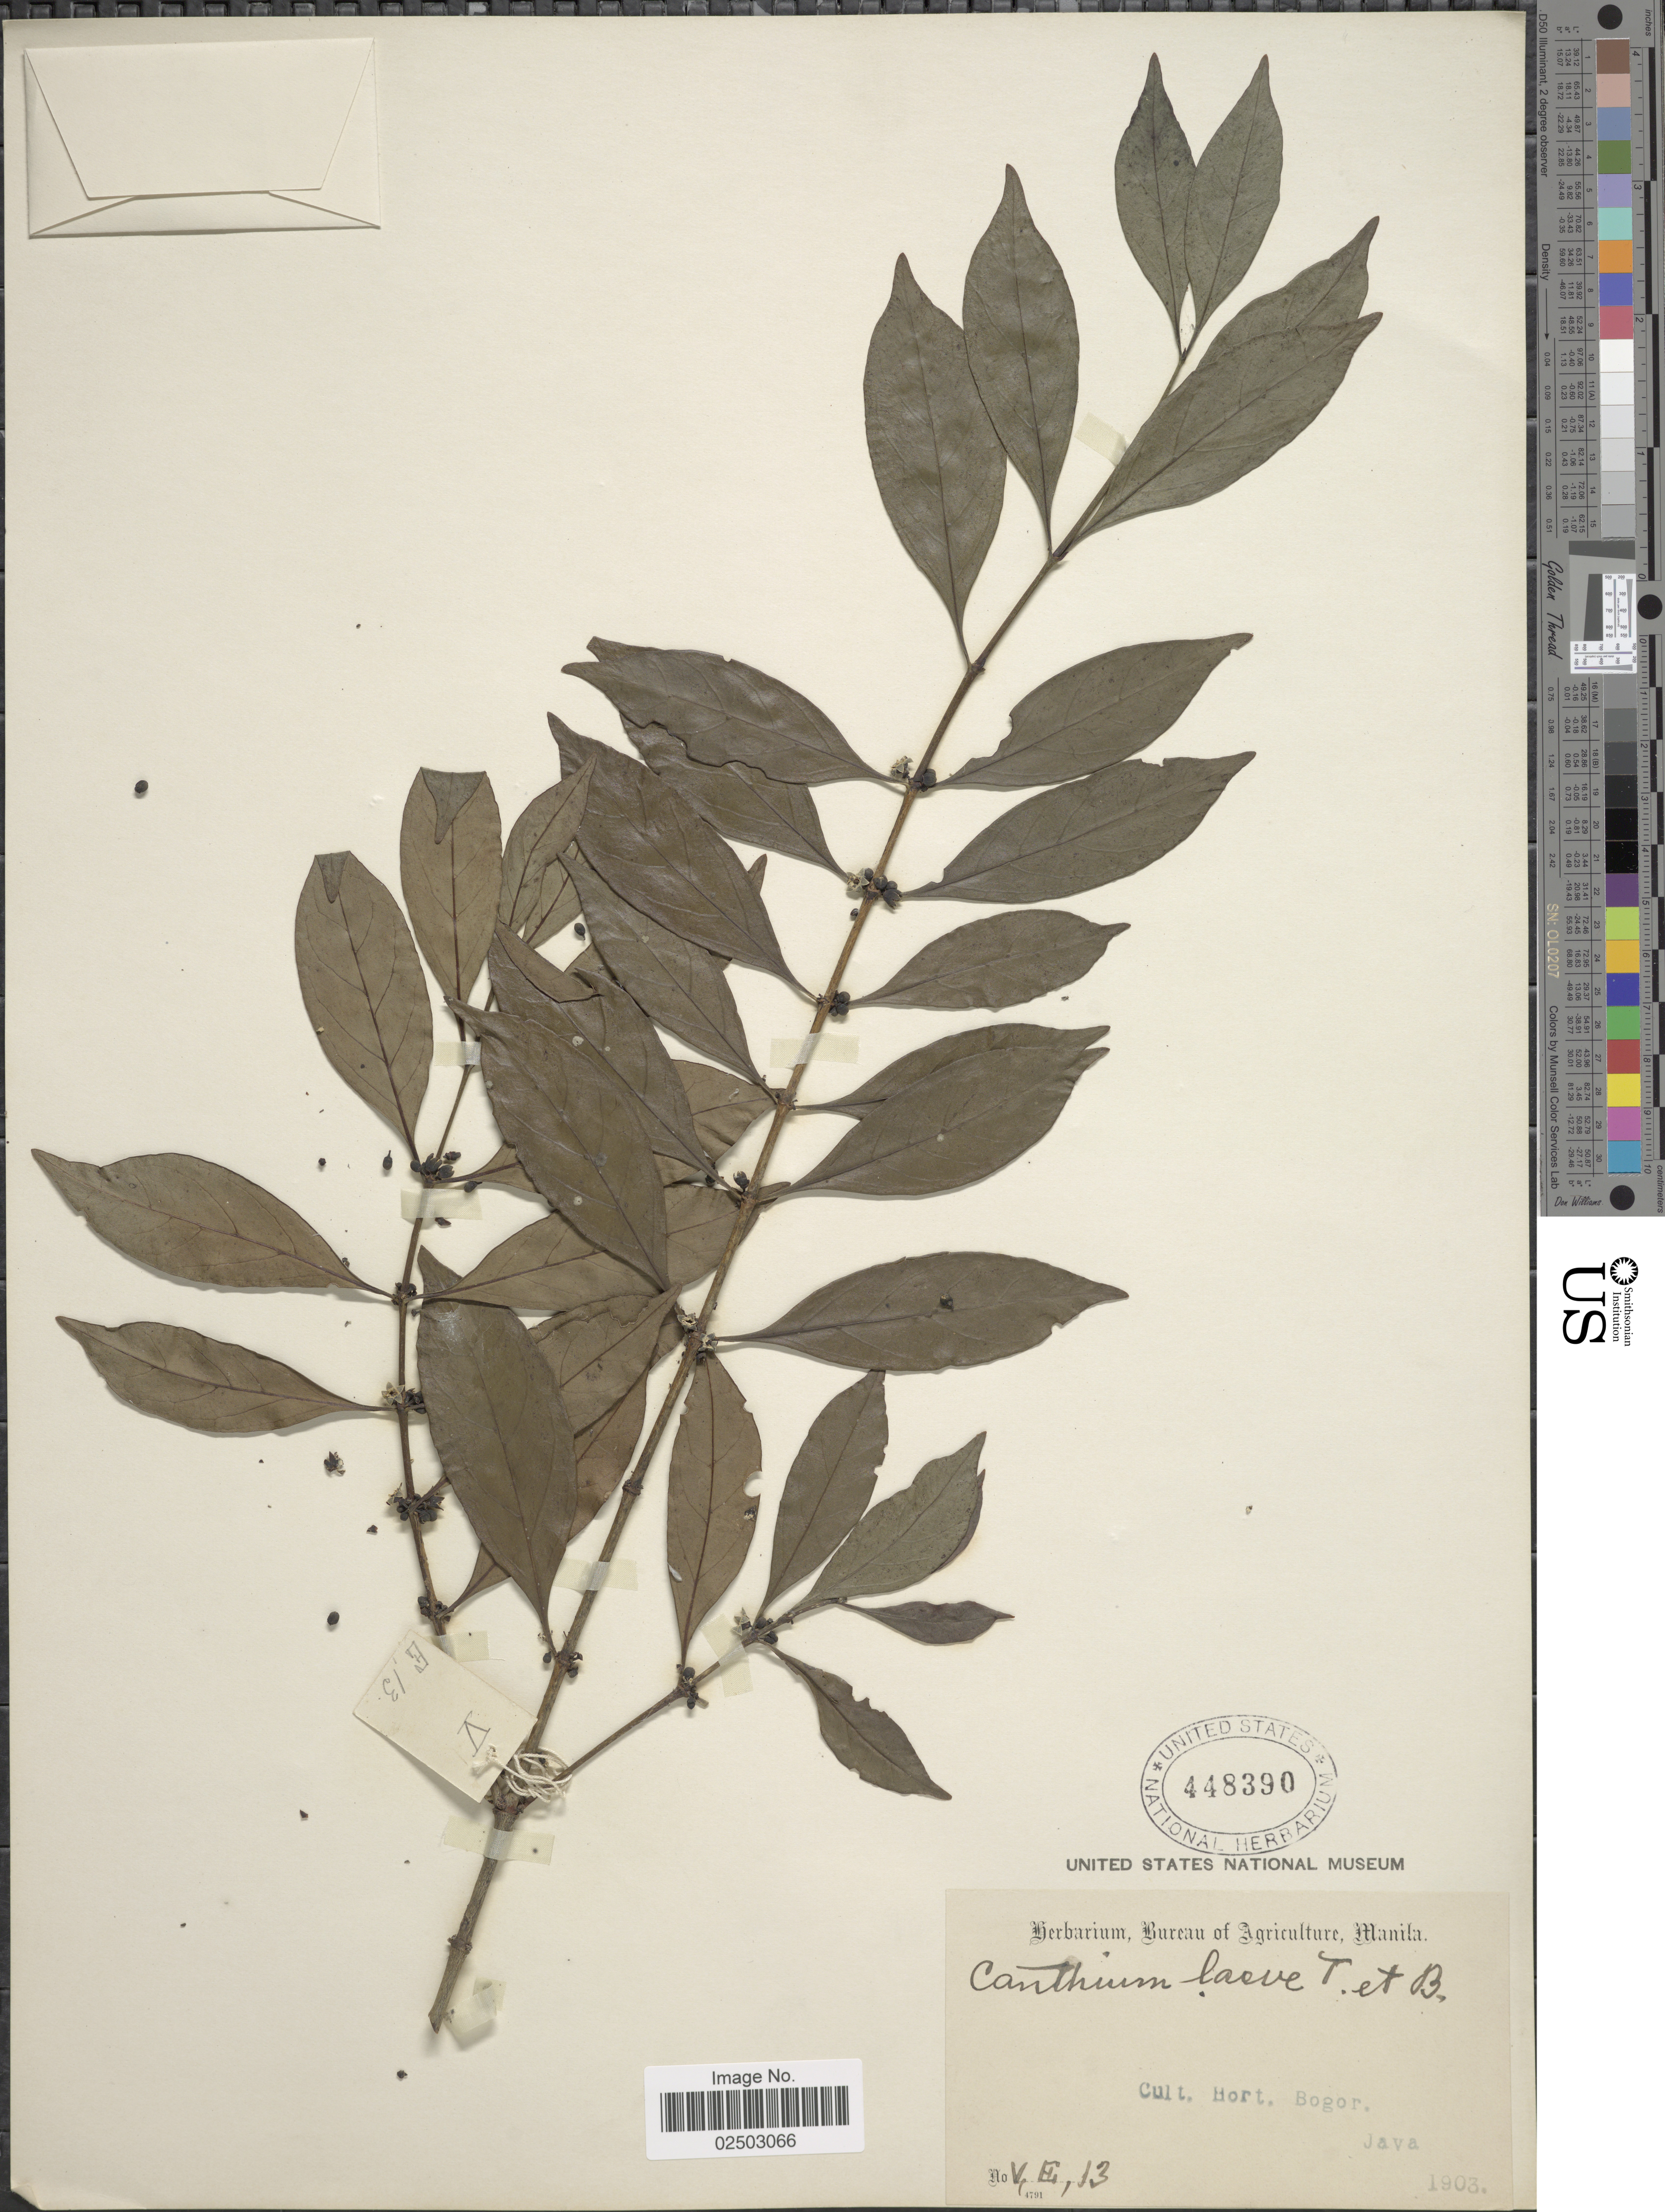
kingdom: Plantae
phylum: Tracheophyta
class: Magnoliopsida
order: Gentianales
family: Rubiaceae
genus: Canthium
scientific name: Canthium laeve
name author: (Binn.) Teijsm.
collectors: ex Herb. Bur. Agric. Manila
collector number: V/E/13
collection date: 1903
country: Indonesia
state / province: Java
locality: Cult. Hort. Bogor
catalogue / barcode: US 448390